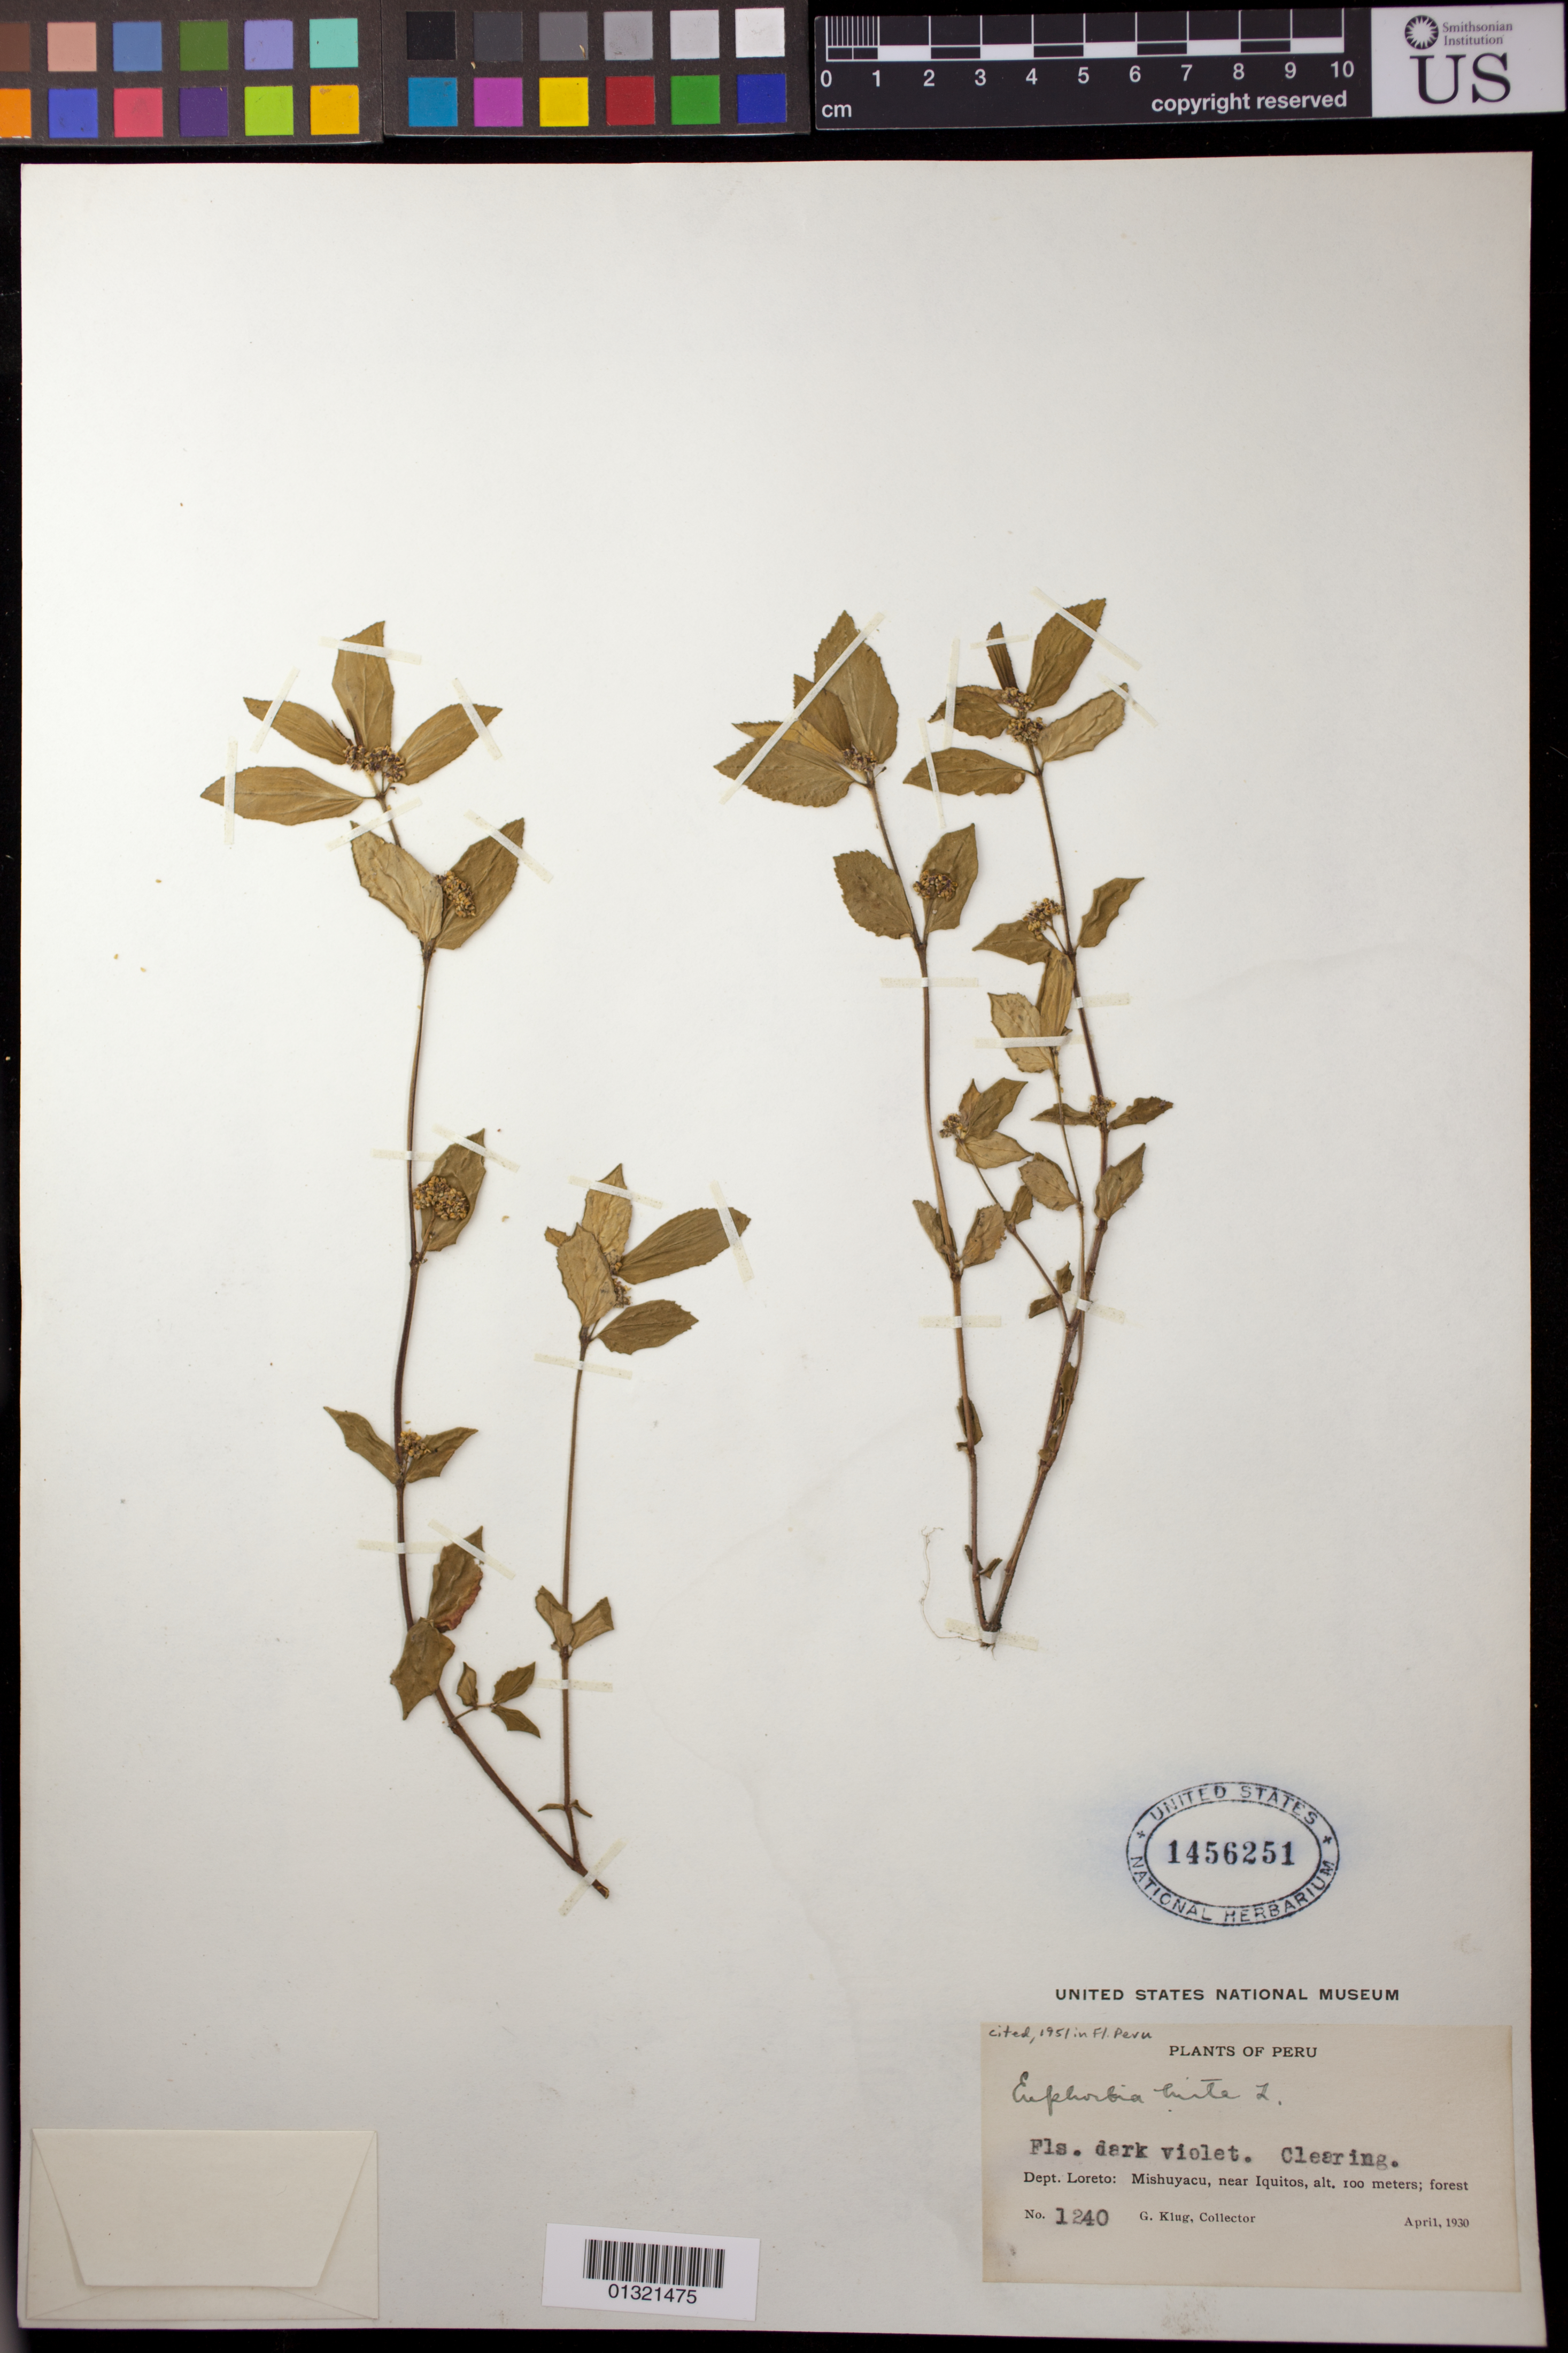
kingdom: Plantae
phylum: Tracheophyta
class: Magnoliopsida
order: Malpighiales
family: Euphorbiaceae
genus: Euphorbia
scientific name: Euphorbia hirta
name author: L.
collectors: G. Klug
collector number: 1240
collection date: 1930-04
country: Peru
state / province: Loreto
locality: Mishuyacu, near Iquitos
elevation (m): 100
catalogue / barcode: US 1456251